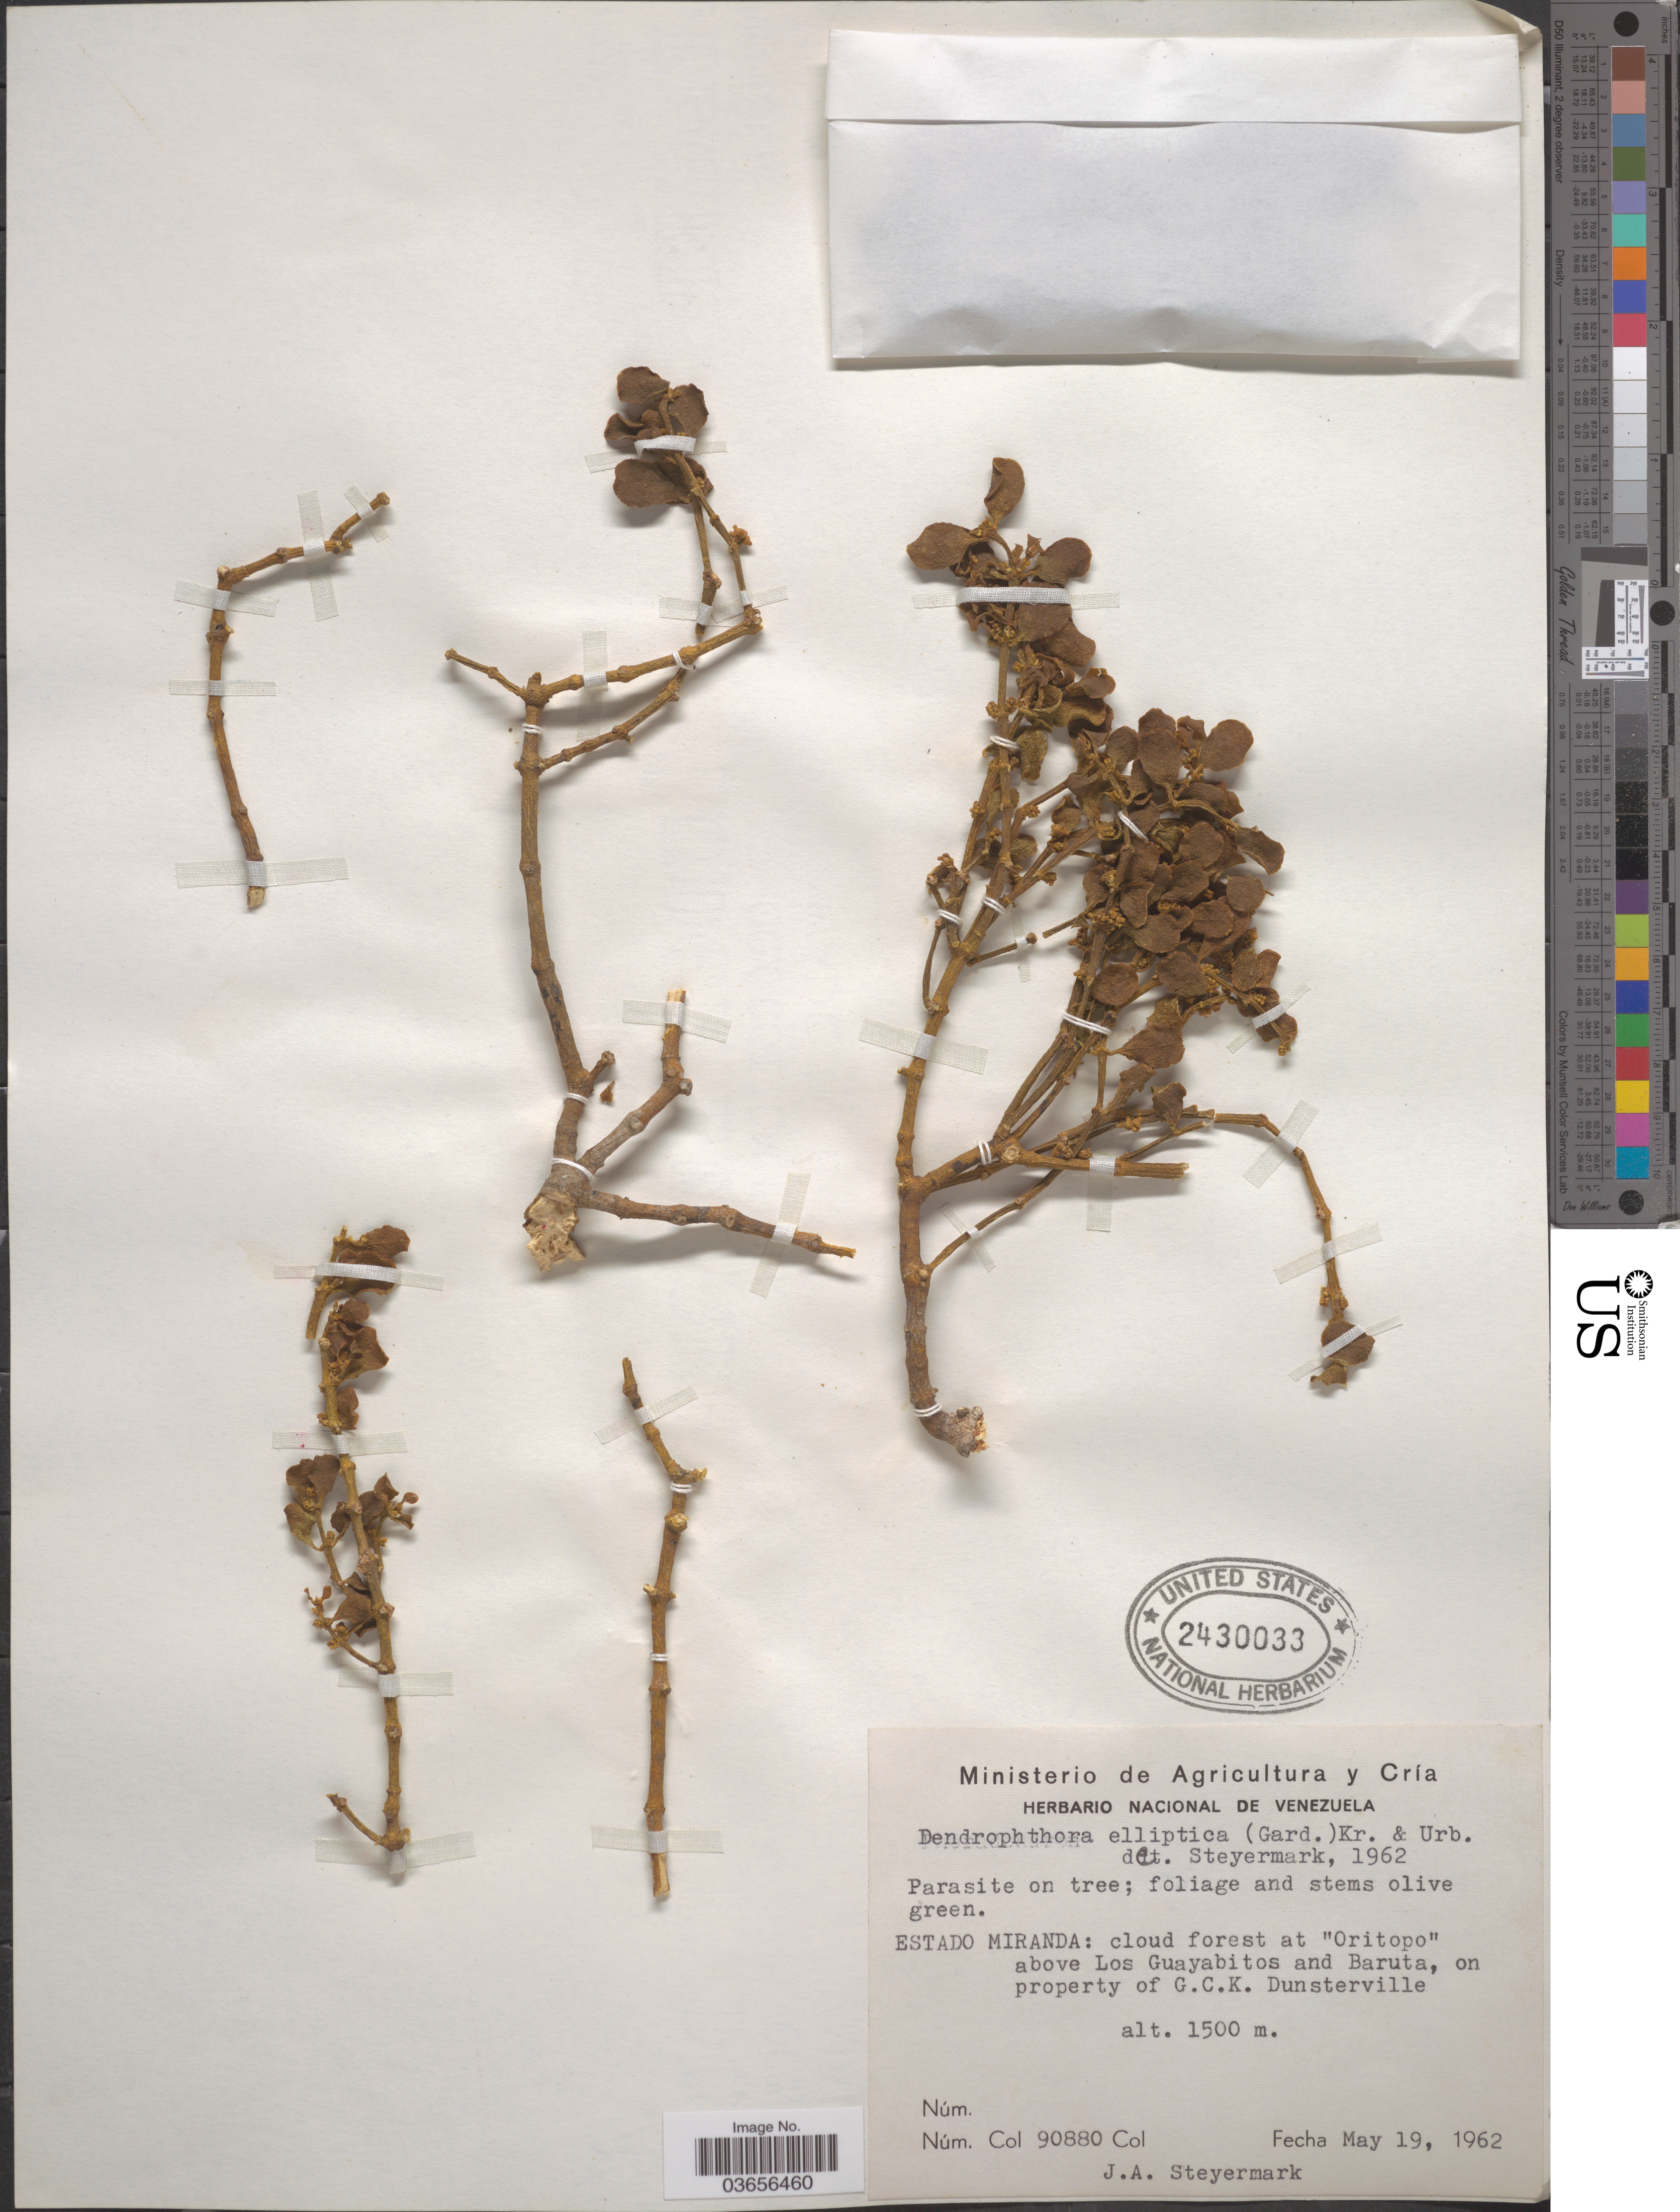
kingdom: Plantae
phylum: Tracheophyta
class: Magnoliopsida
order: Santalales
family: Viscaceae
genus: Dendrophthora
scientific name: Dendrophthora elliptica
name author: (Gardner) Krug & Urb.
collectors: J. Steyermark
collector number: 90880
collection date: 1962-05-19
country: Venezuela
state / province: Miranda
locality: Cloud forest at "Oritopo" above Los Guayabitos and Baruta, on property of G.C.K. Dunsterville.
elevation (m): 1500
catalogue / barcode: US 2430033